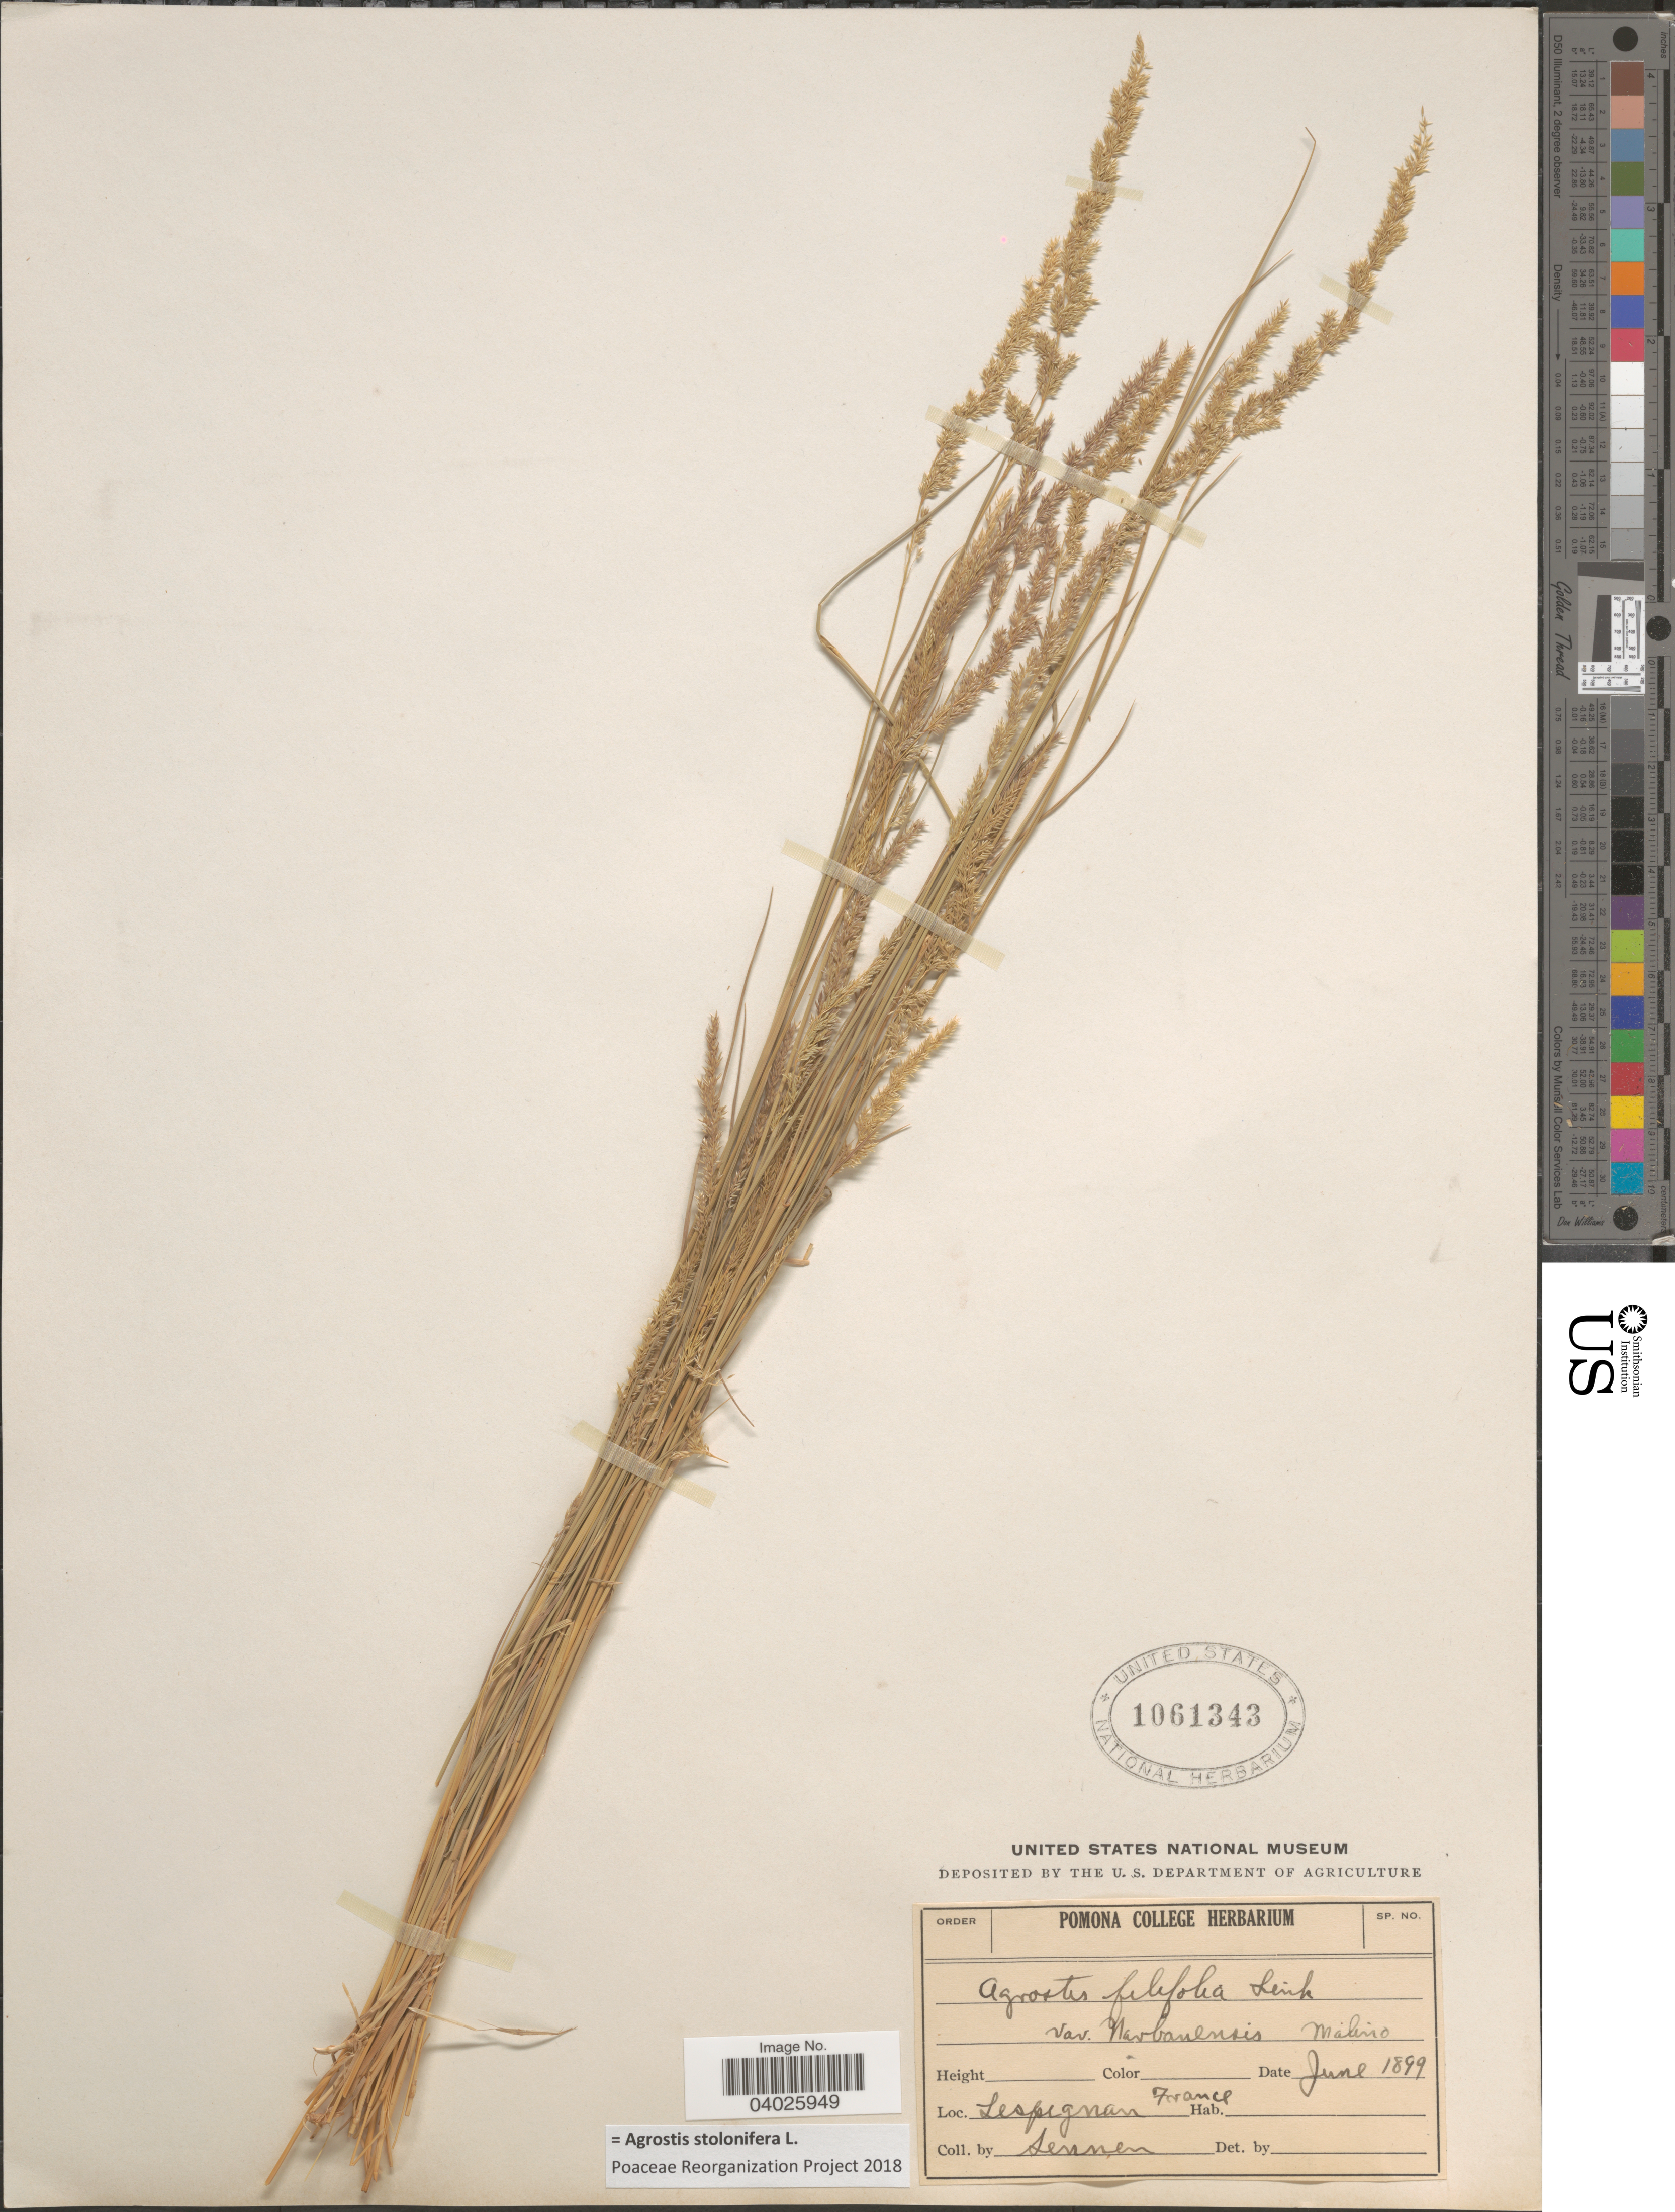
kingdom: Plantae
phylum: Tracheophyta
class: Liliopsida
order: Poales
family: Poaceae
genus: Agrostis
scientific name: Agrostis stolonifera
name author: L.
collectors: E. Sennen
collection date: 1899-06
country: France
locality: Lespignan.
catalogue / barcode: US 1061343